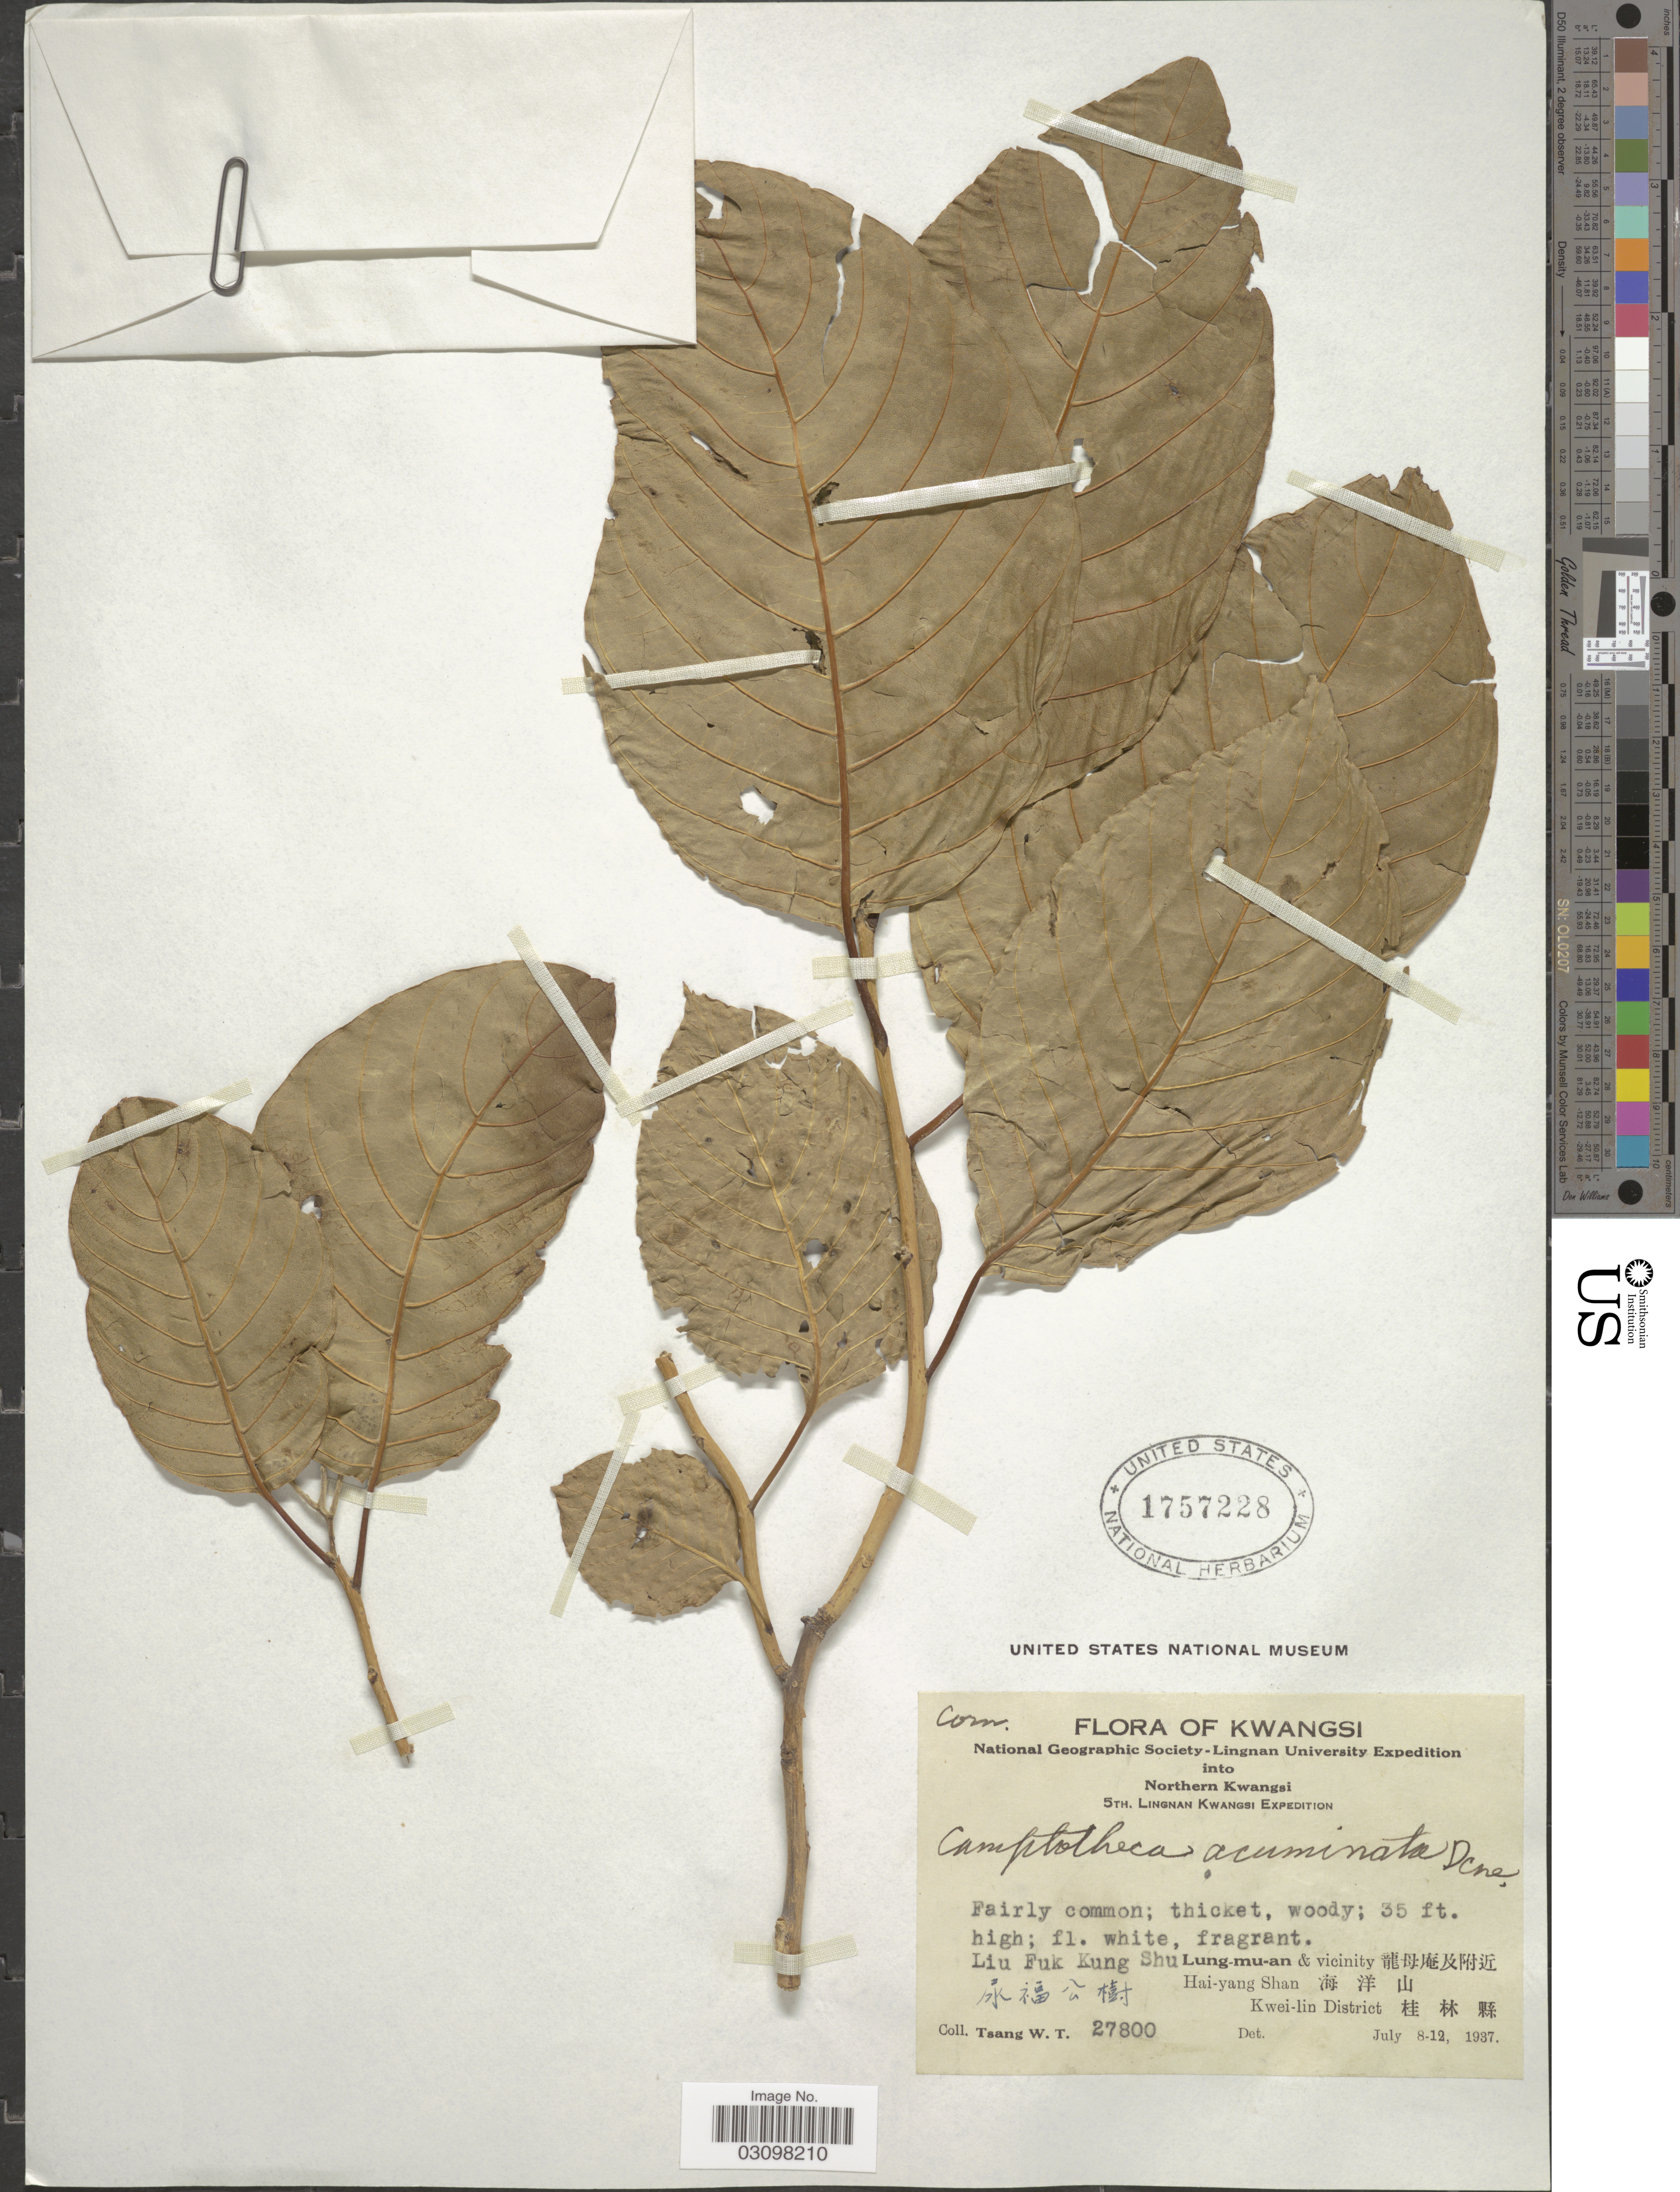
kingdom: Plantae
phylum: Tracheophyta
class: Magnoliopsida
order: Cornales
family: Nyssaceae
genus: Camptotheca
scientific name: Camptotheca acuminata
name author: Decne.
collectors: W. T. Tsang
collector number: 27800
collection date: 1937-07-08/1937-07-12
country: China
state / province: Guangxi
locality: Northern Kwangsi. Liu Fuk Kung Shu. Lung-mu-an & vicinity. Hai-yang Shan. Kwei-lin District.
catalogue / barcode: US 1757228